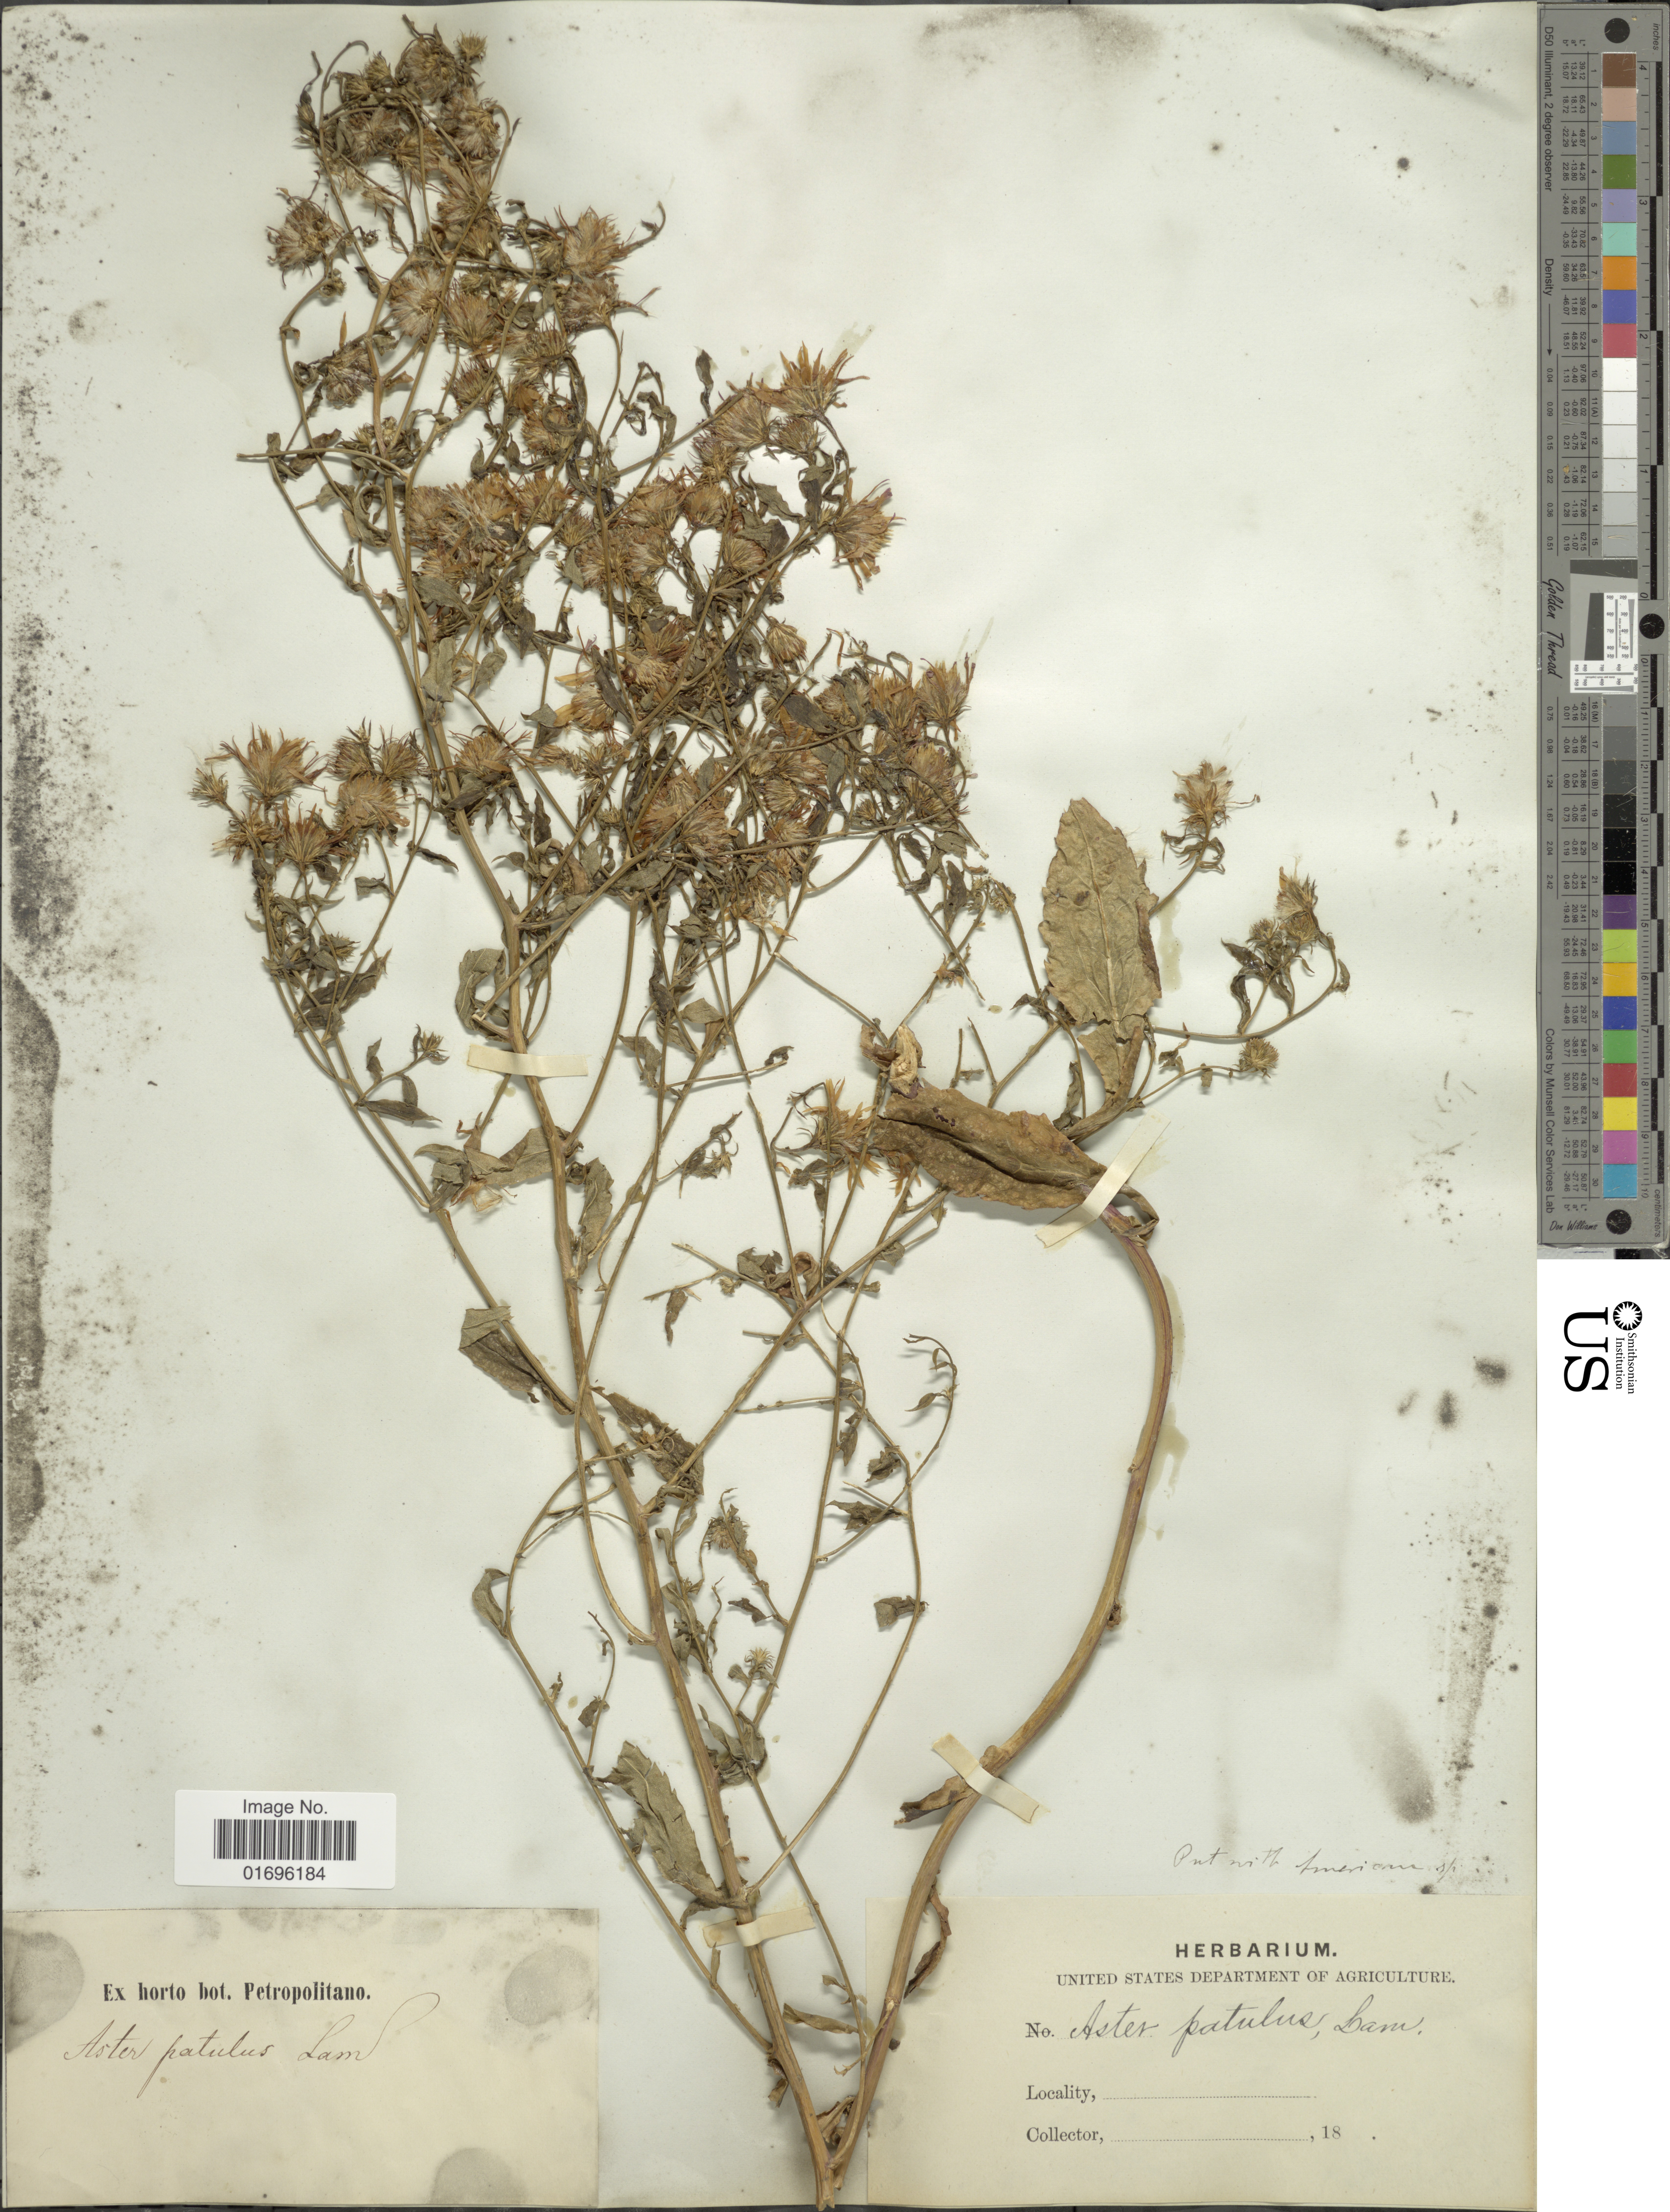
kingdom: Plantae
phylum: Tracheophyta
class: Magnoliopsida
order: Asterales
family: Asteraceae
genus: Aster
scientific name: Aster patulus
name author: Lam.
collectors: United States Department of Agriculture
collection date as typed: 18